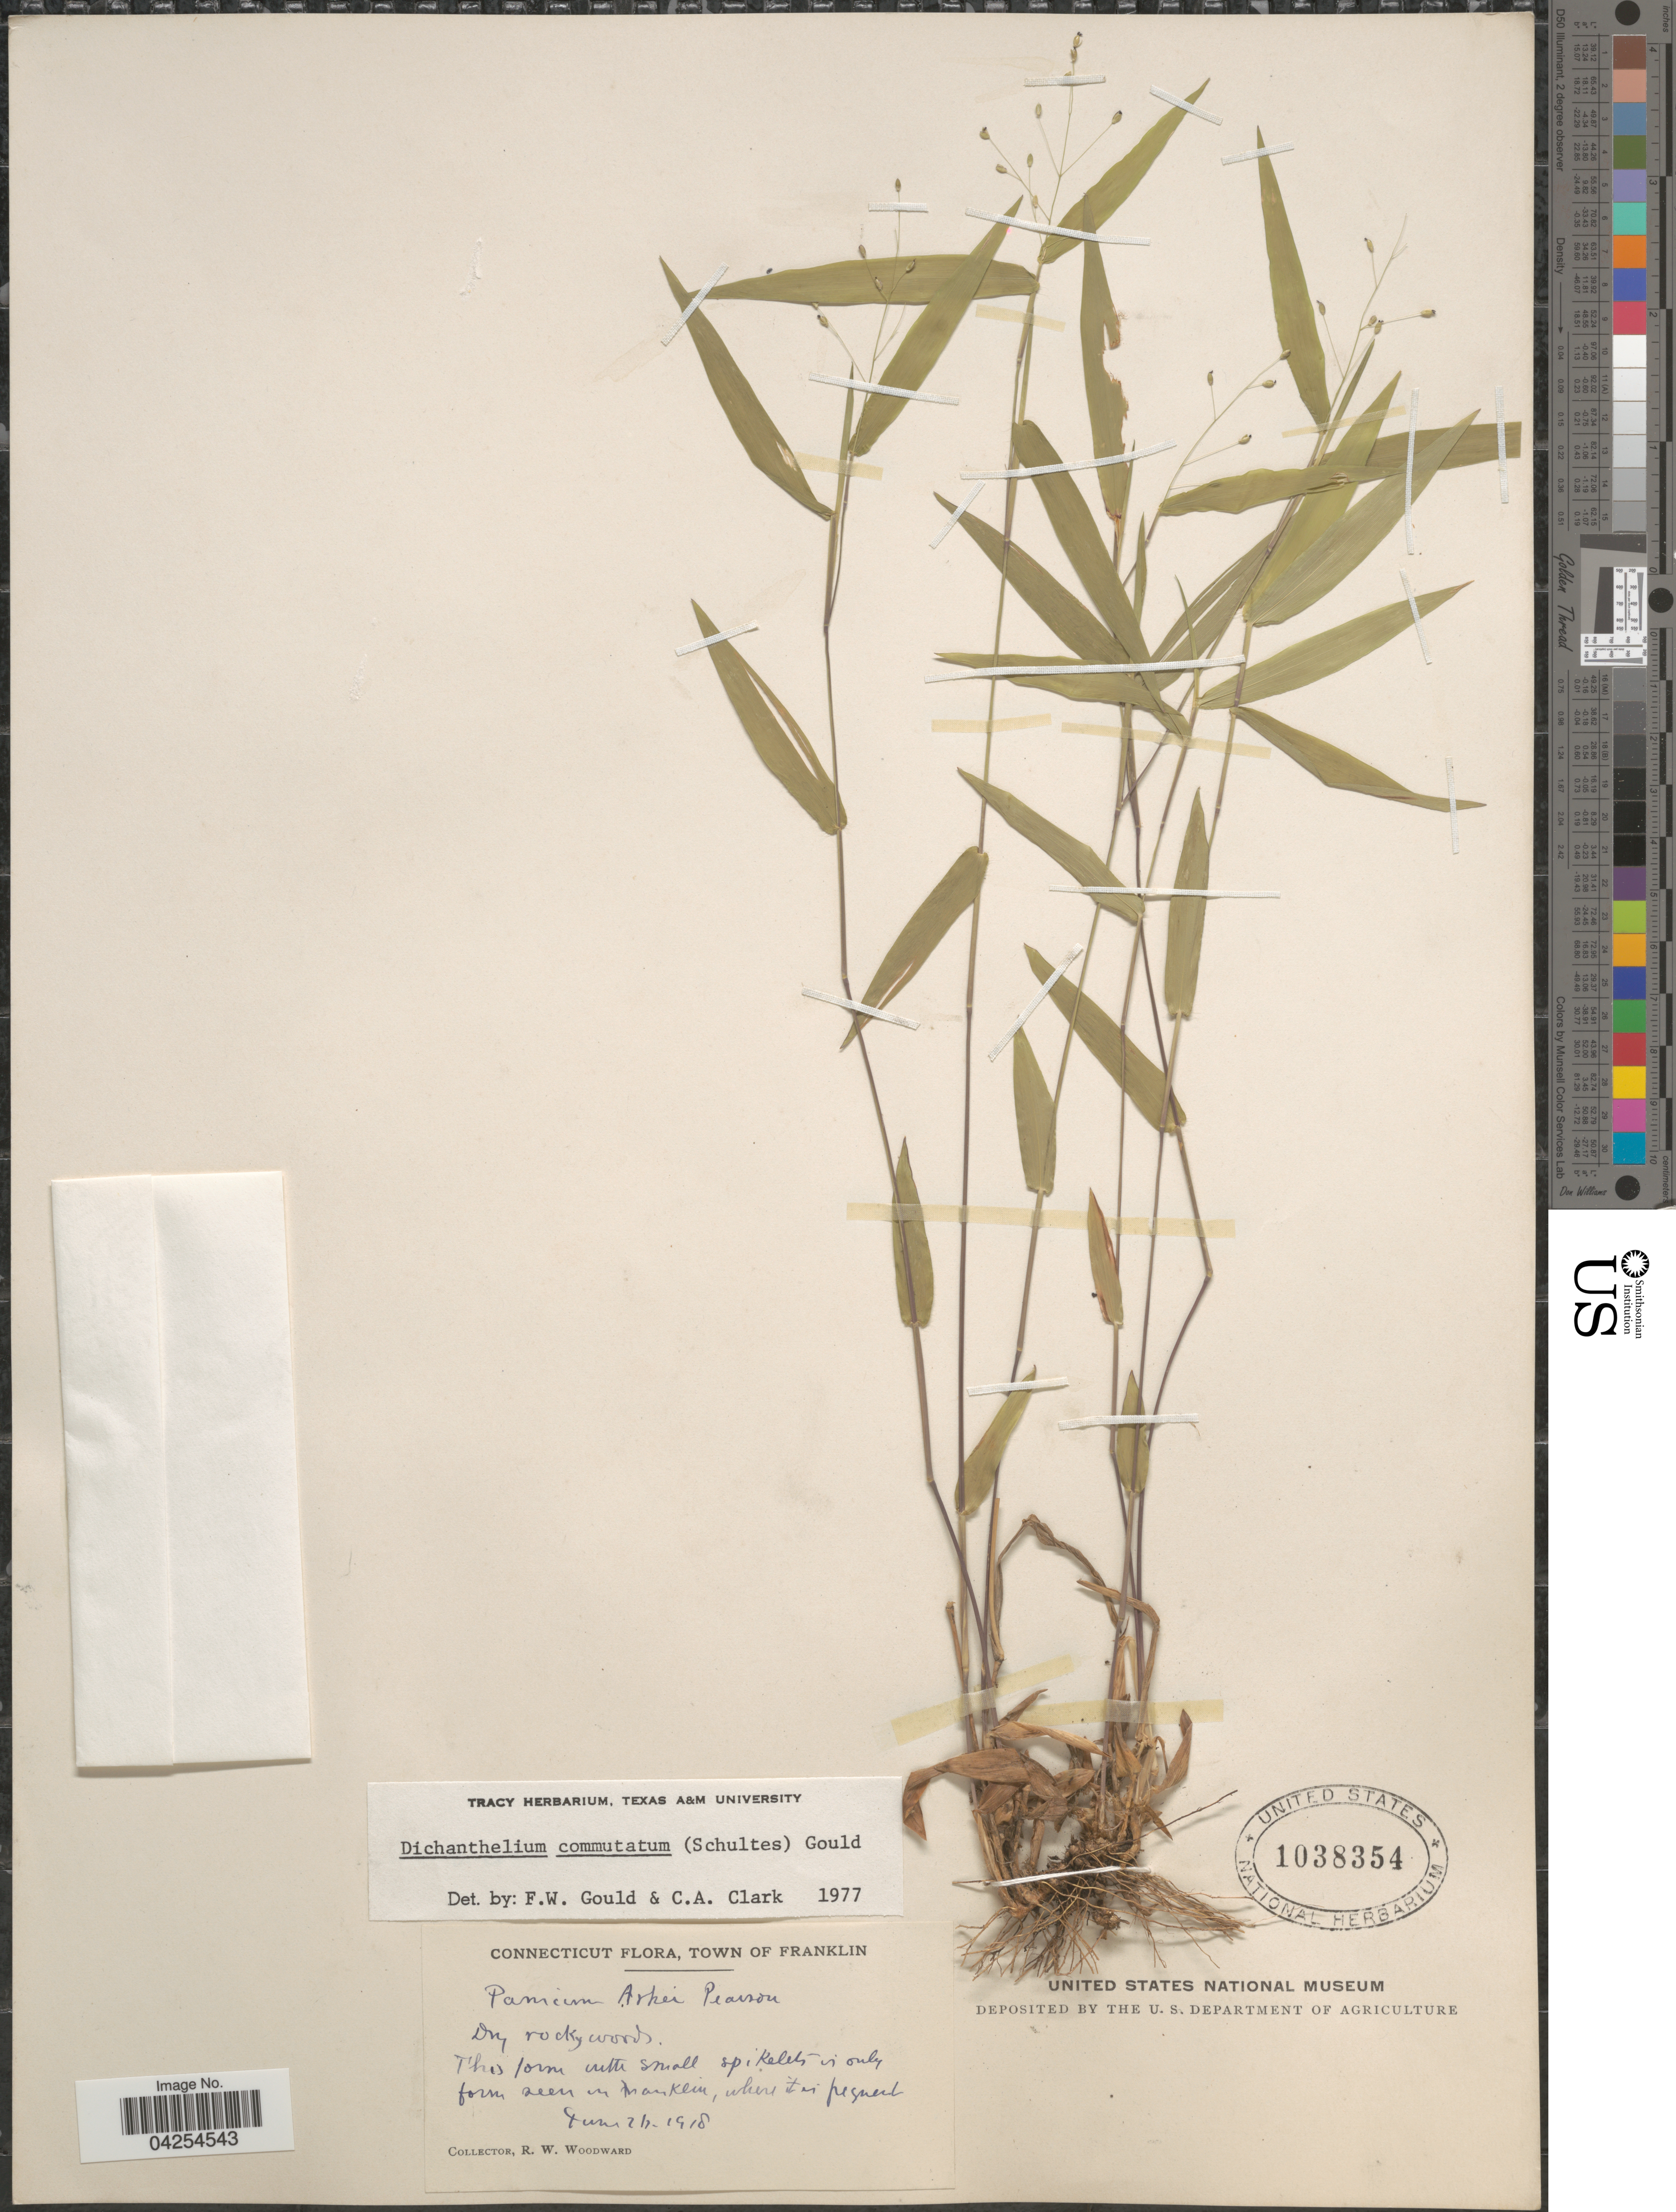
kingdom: Plantae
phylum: Tracheophyta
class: Liliopsida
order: Poales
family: Poaceae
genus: Dichanthelium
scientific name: Dichanthelium commutatum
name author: (Schult.) Gould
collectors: R. Woodward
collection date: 1918-06-21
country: United States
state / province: Connecticut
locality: Town Of Franklin.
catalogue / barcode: US 1038354